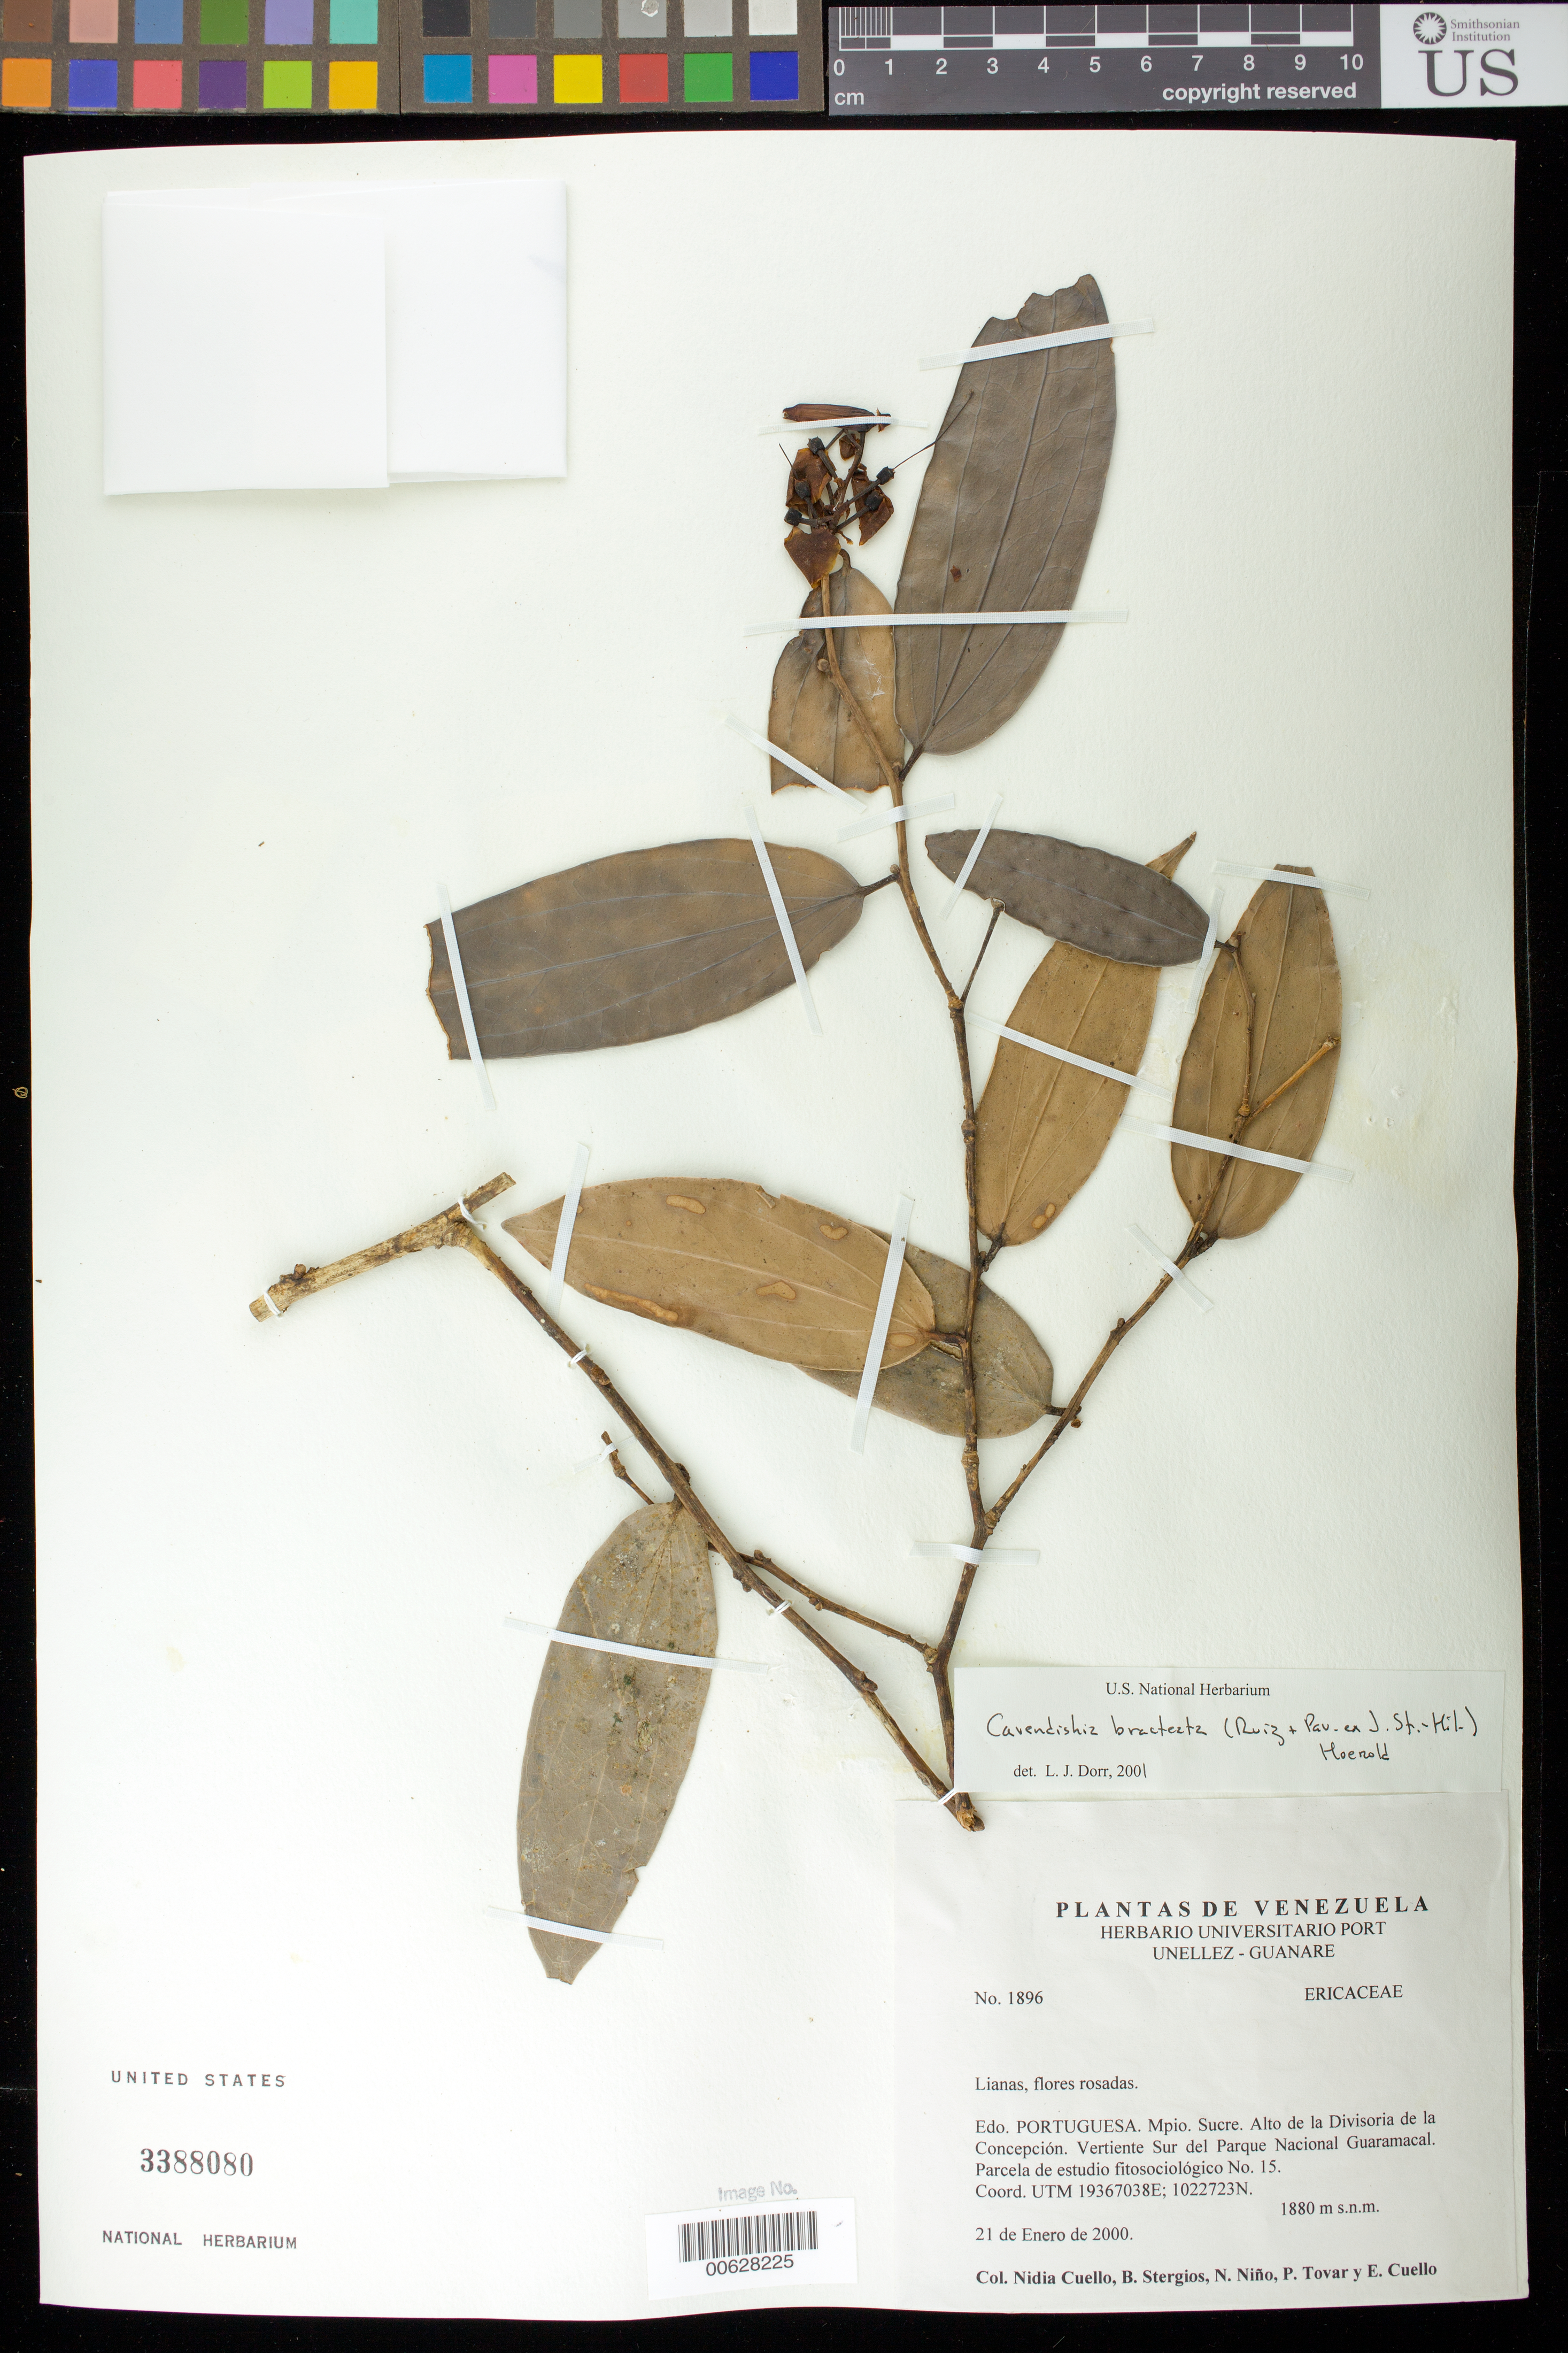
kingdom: Plantae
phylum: Tracheophyta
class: Magnoliopsida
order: Ericales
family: Ericaceae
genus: Cavendishia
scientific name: Cavendishia bracteata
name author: (Ruiz & Pav. ex J. St.-Hil.) Hoerold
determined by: Dorr, L. J., (BOT), Smithsonian Institution - National Museum of Natural History (UNITED STATES)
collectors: N. L. Cuello, B. G. Stergios, S. M. Niño, P. Tovar & E. Cuello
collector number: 1896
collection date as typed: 21 Jan 2000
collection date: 2000-01-21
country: Venezuela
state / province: Portuguesa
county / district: Sucre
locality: Divisoria de La Concepción, vertiente S Parque Nacional Guaramacal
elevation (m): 1560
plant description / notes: PORT, US, VEN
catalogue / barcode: US 3388080